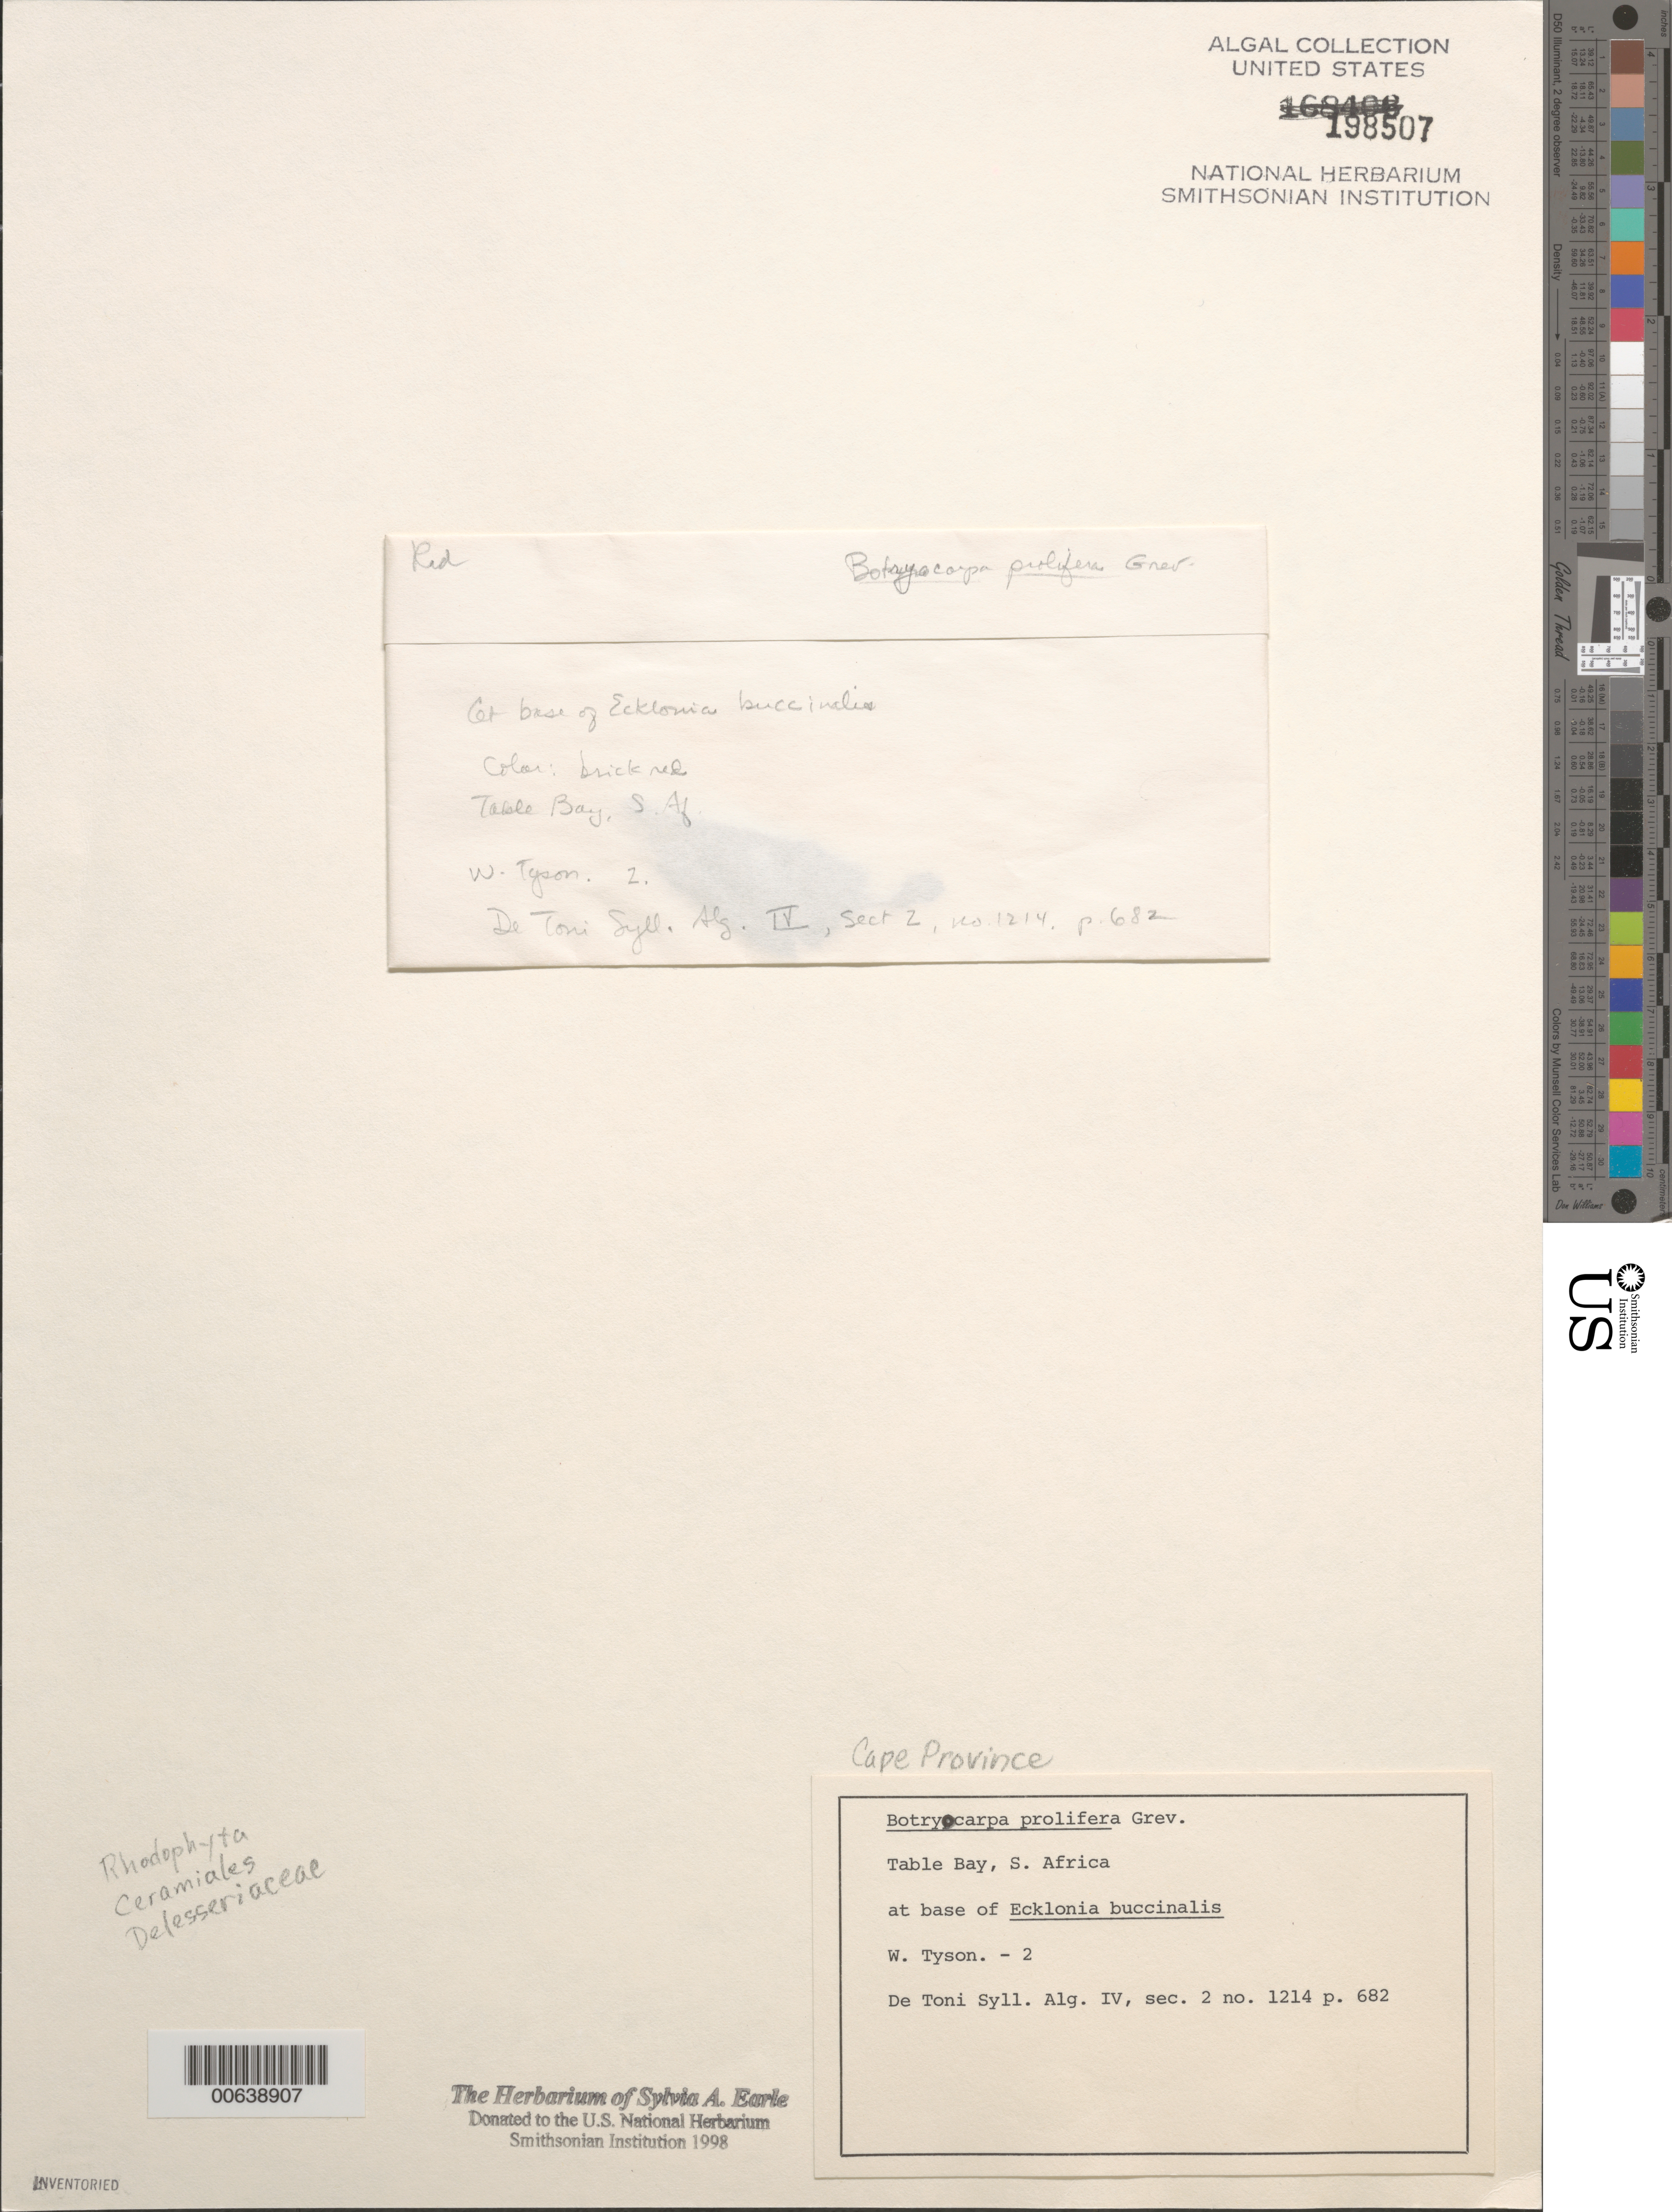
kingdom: Plantae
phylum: Rhodophyta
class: Florideophyceae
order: Ceramiales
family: Delesseriaceae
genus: Botryocarpa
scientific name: Botryocarpa prolifera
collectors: W. Tyson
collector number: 2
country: South Africa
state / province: Western Cape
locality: Table Bay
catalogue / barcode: US 198507